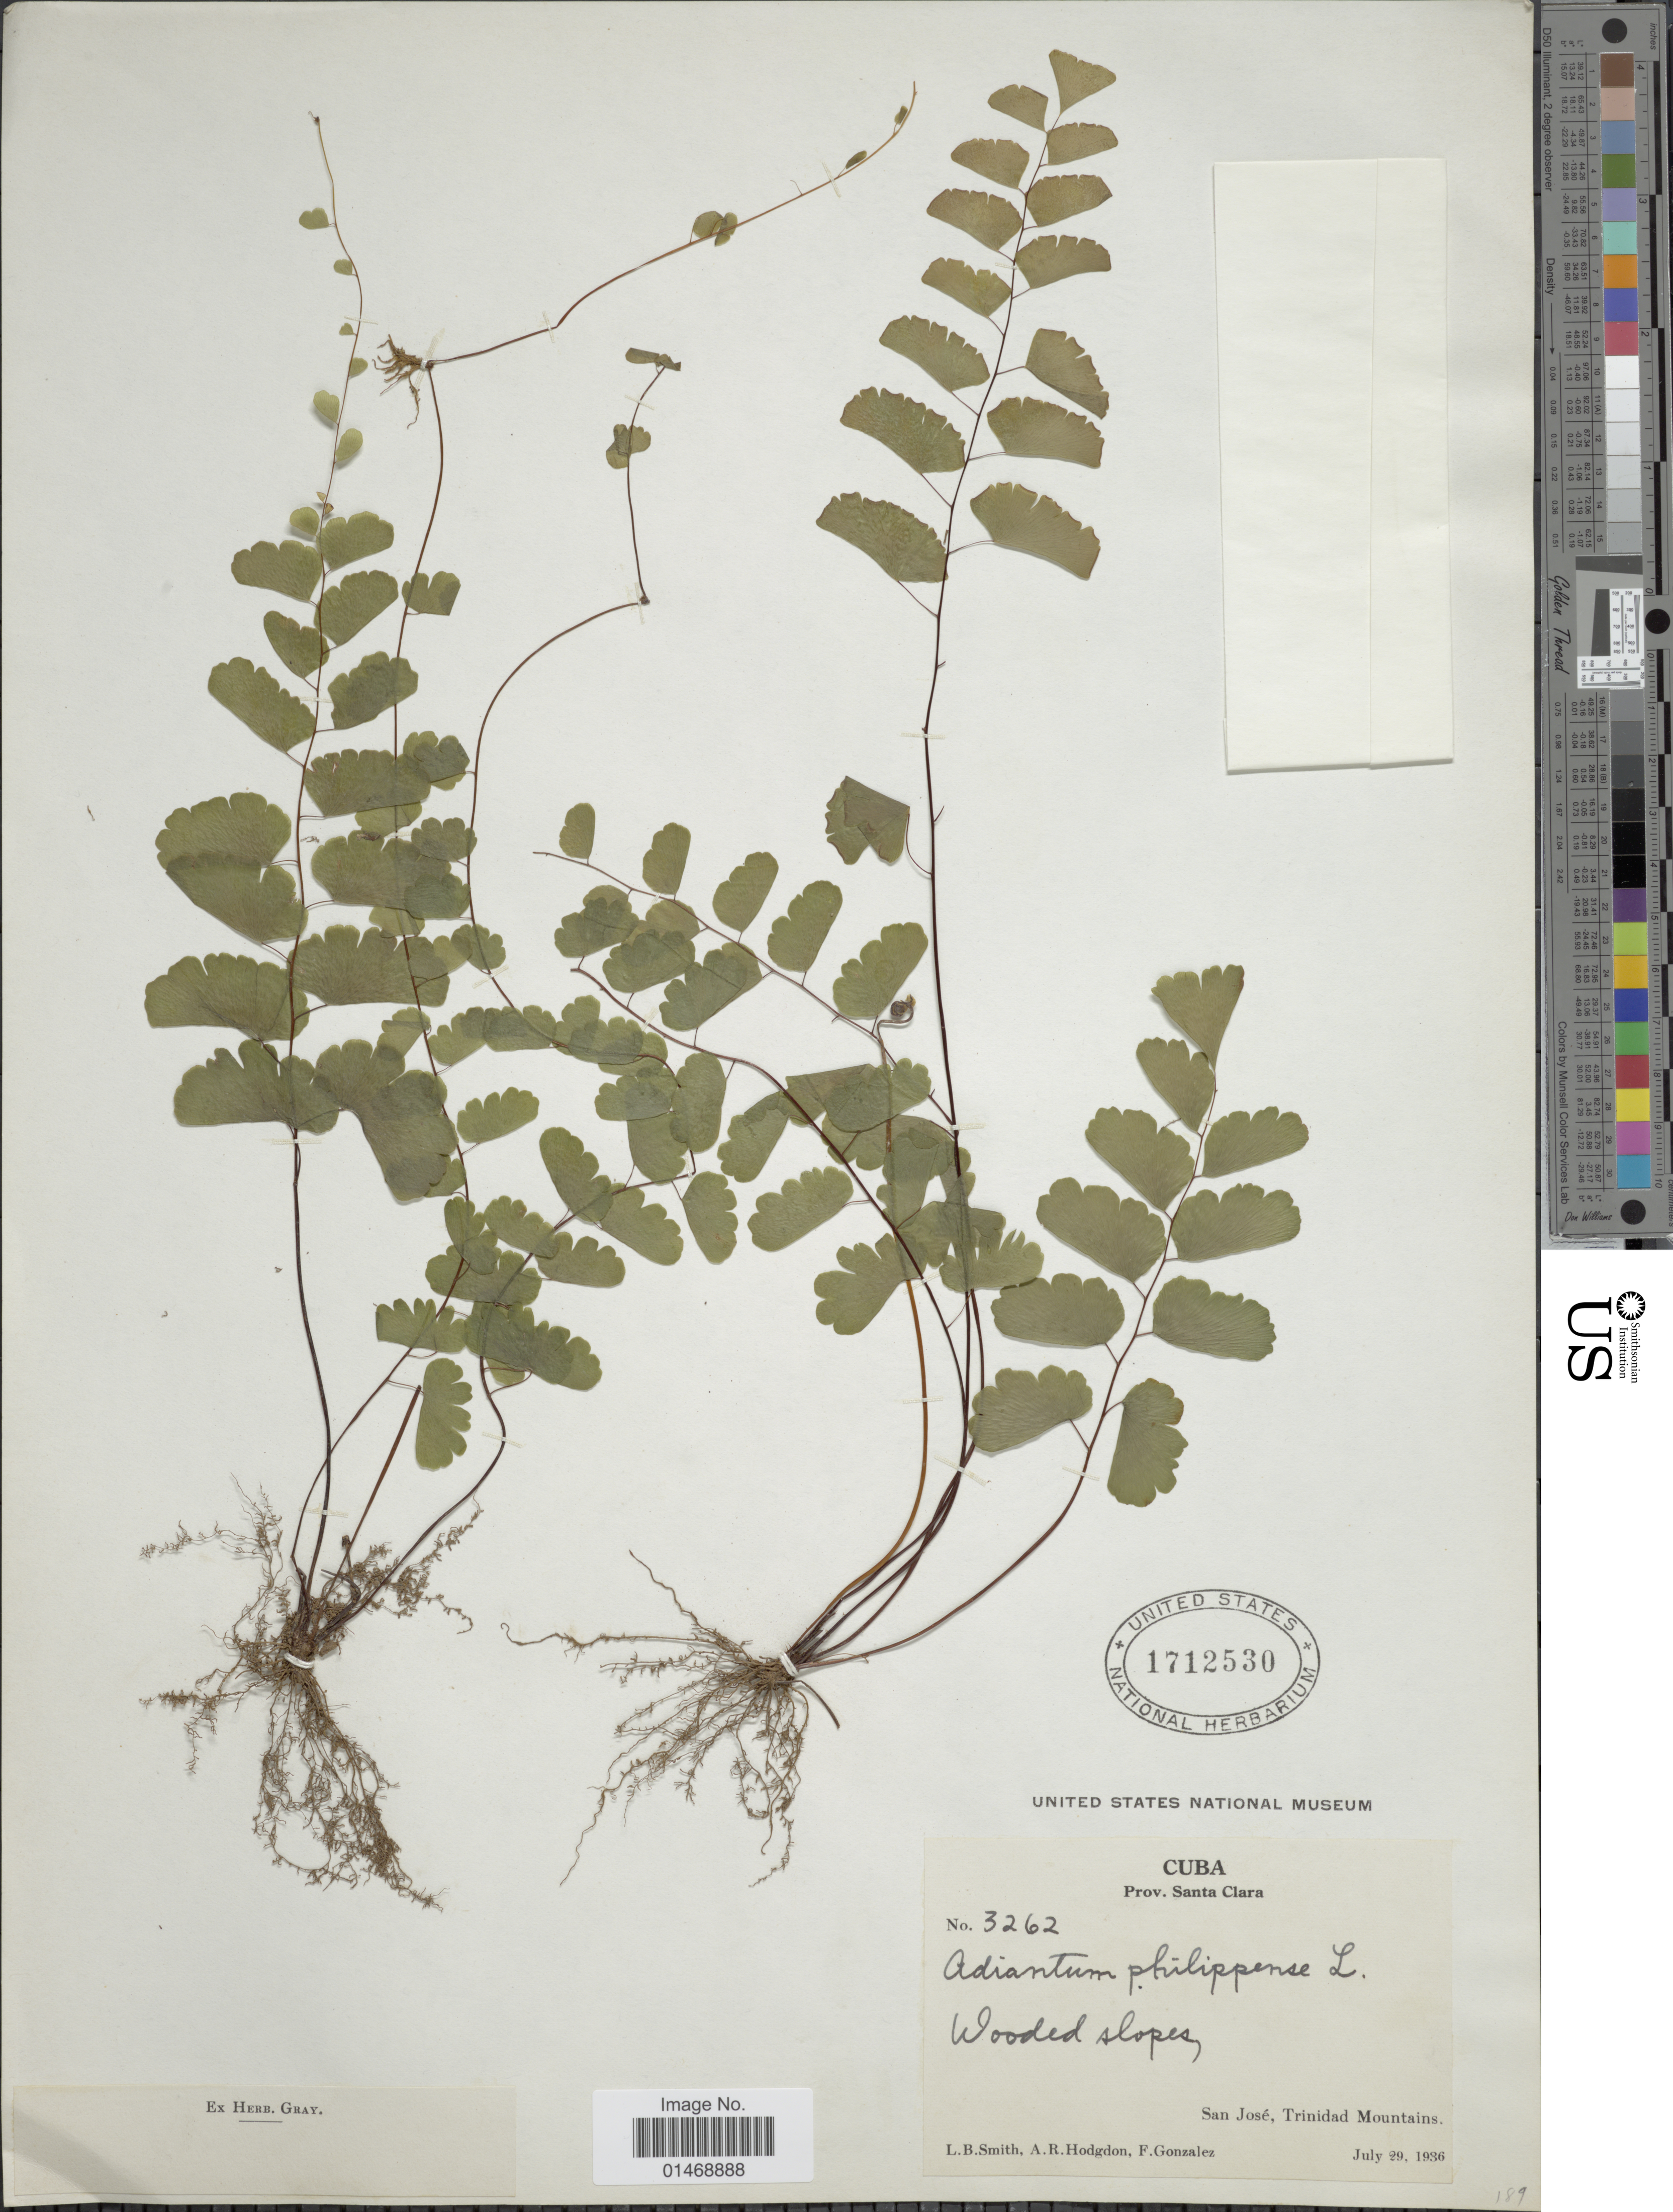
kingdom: Plantae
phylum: Tracheophyta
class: Polypodiopsida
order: Polypodiales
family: Pteridaceae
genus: Adiantum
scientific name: Adiantum lunulatum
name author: Burm. f.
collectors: L. Smith, A. R. Hodgdon & F. Gonzalez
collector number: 3262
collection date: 1936-07-29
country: Cuba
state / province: Las Villas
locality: Prov. Santa Clara, Wooded slopes, San José, Trinidad Mountains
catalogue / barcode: US 1712530